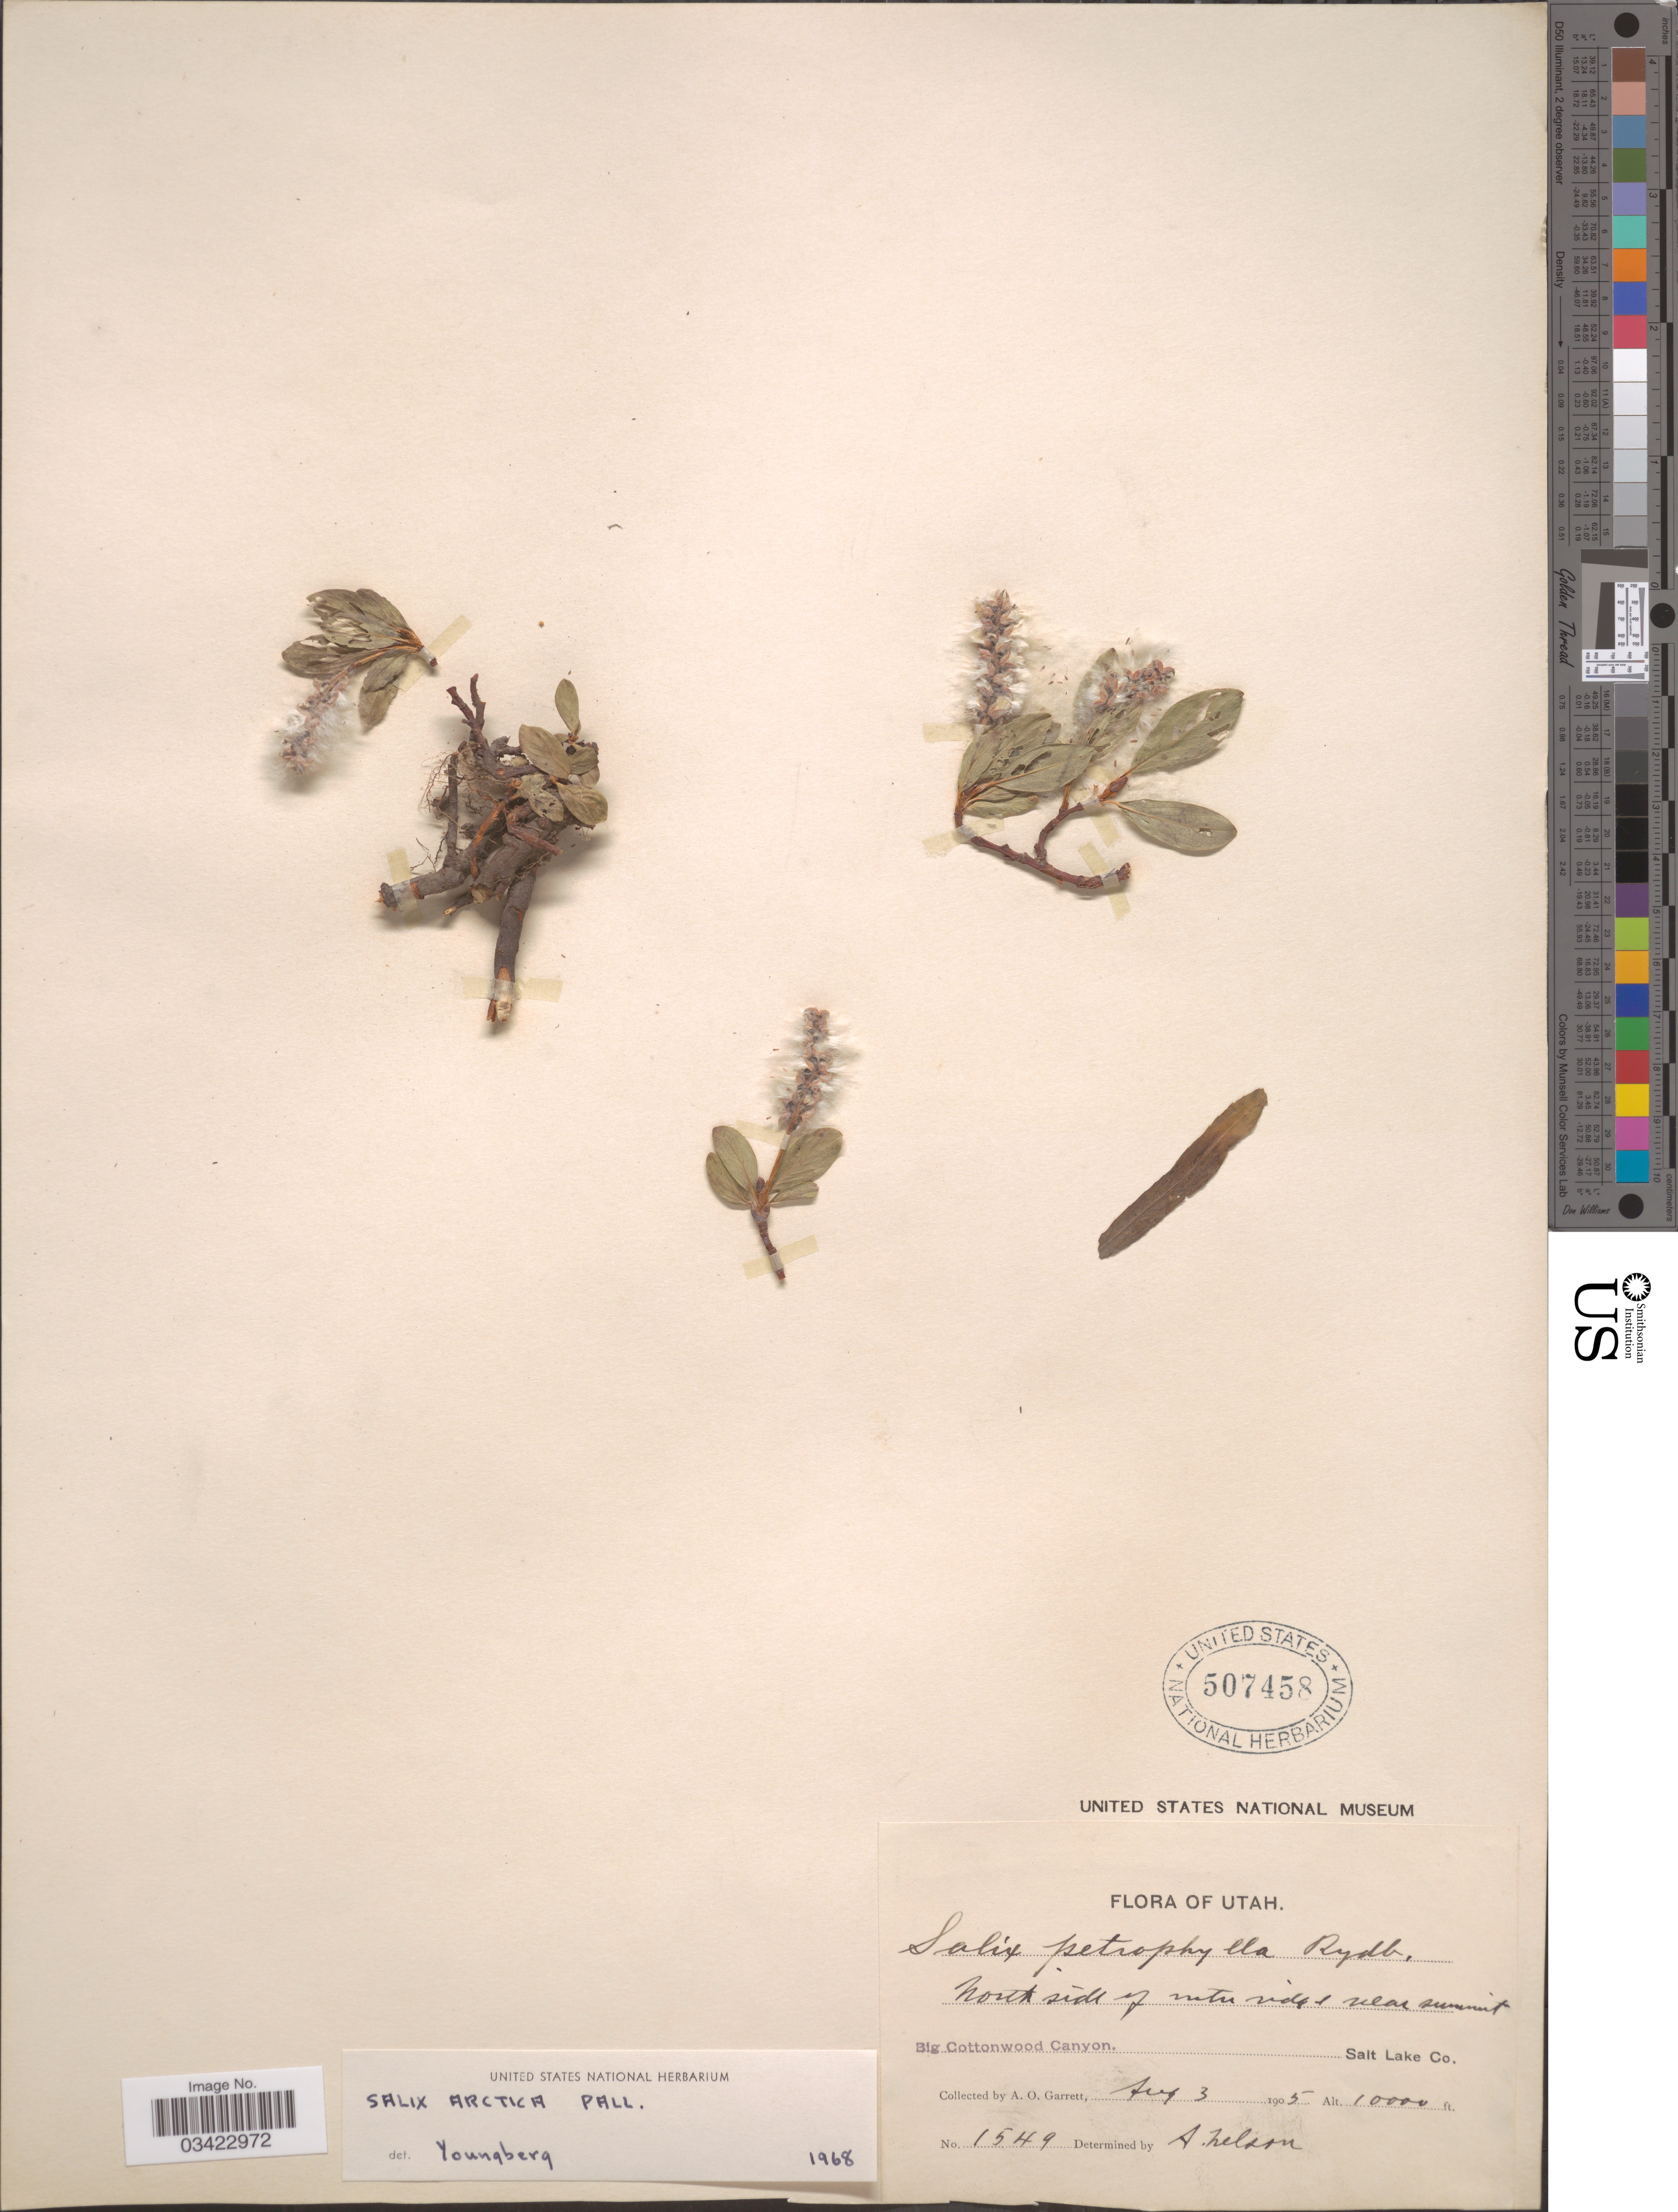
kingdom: Plantae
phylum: Tracheophyta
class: Magnoliopsida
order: Malpighiales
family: Salicaceae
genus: Salix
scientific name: Salix anglorum var. antiplasta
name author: C.K. Schneid.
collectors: A. O. Garrett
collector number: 1549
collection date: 1905-08-03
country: United States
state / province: Utah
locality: North side of mtn ridges near summit. Big Cottonwood Canyon. Salt Lake Co.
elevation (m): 3048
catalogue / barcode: US 507458